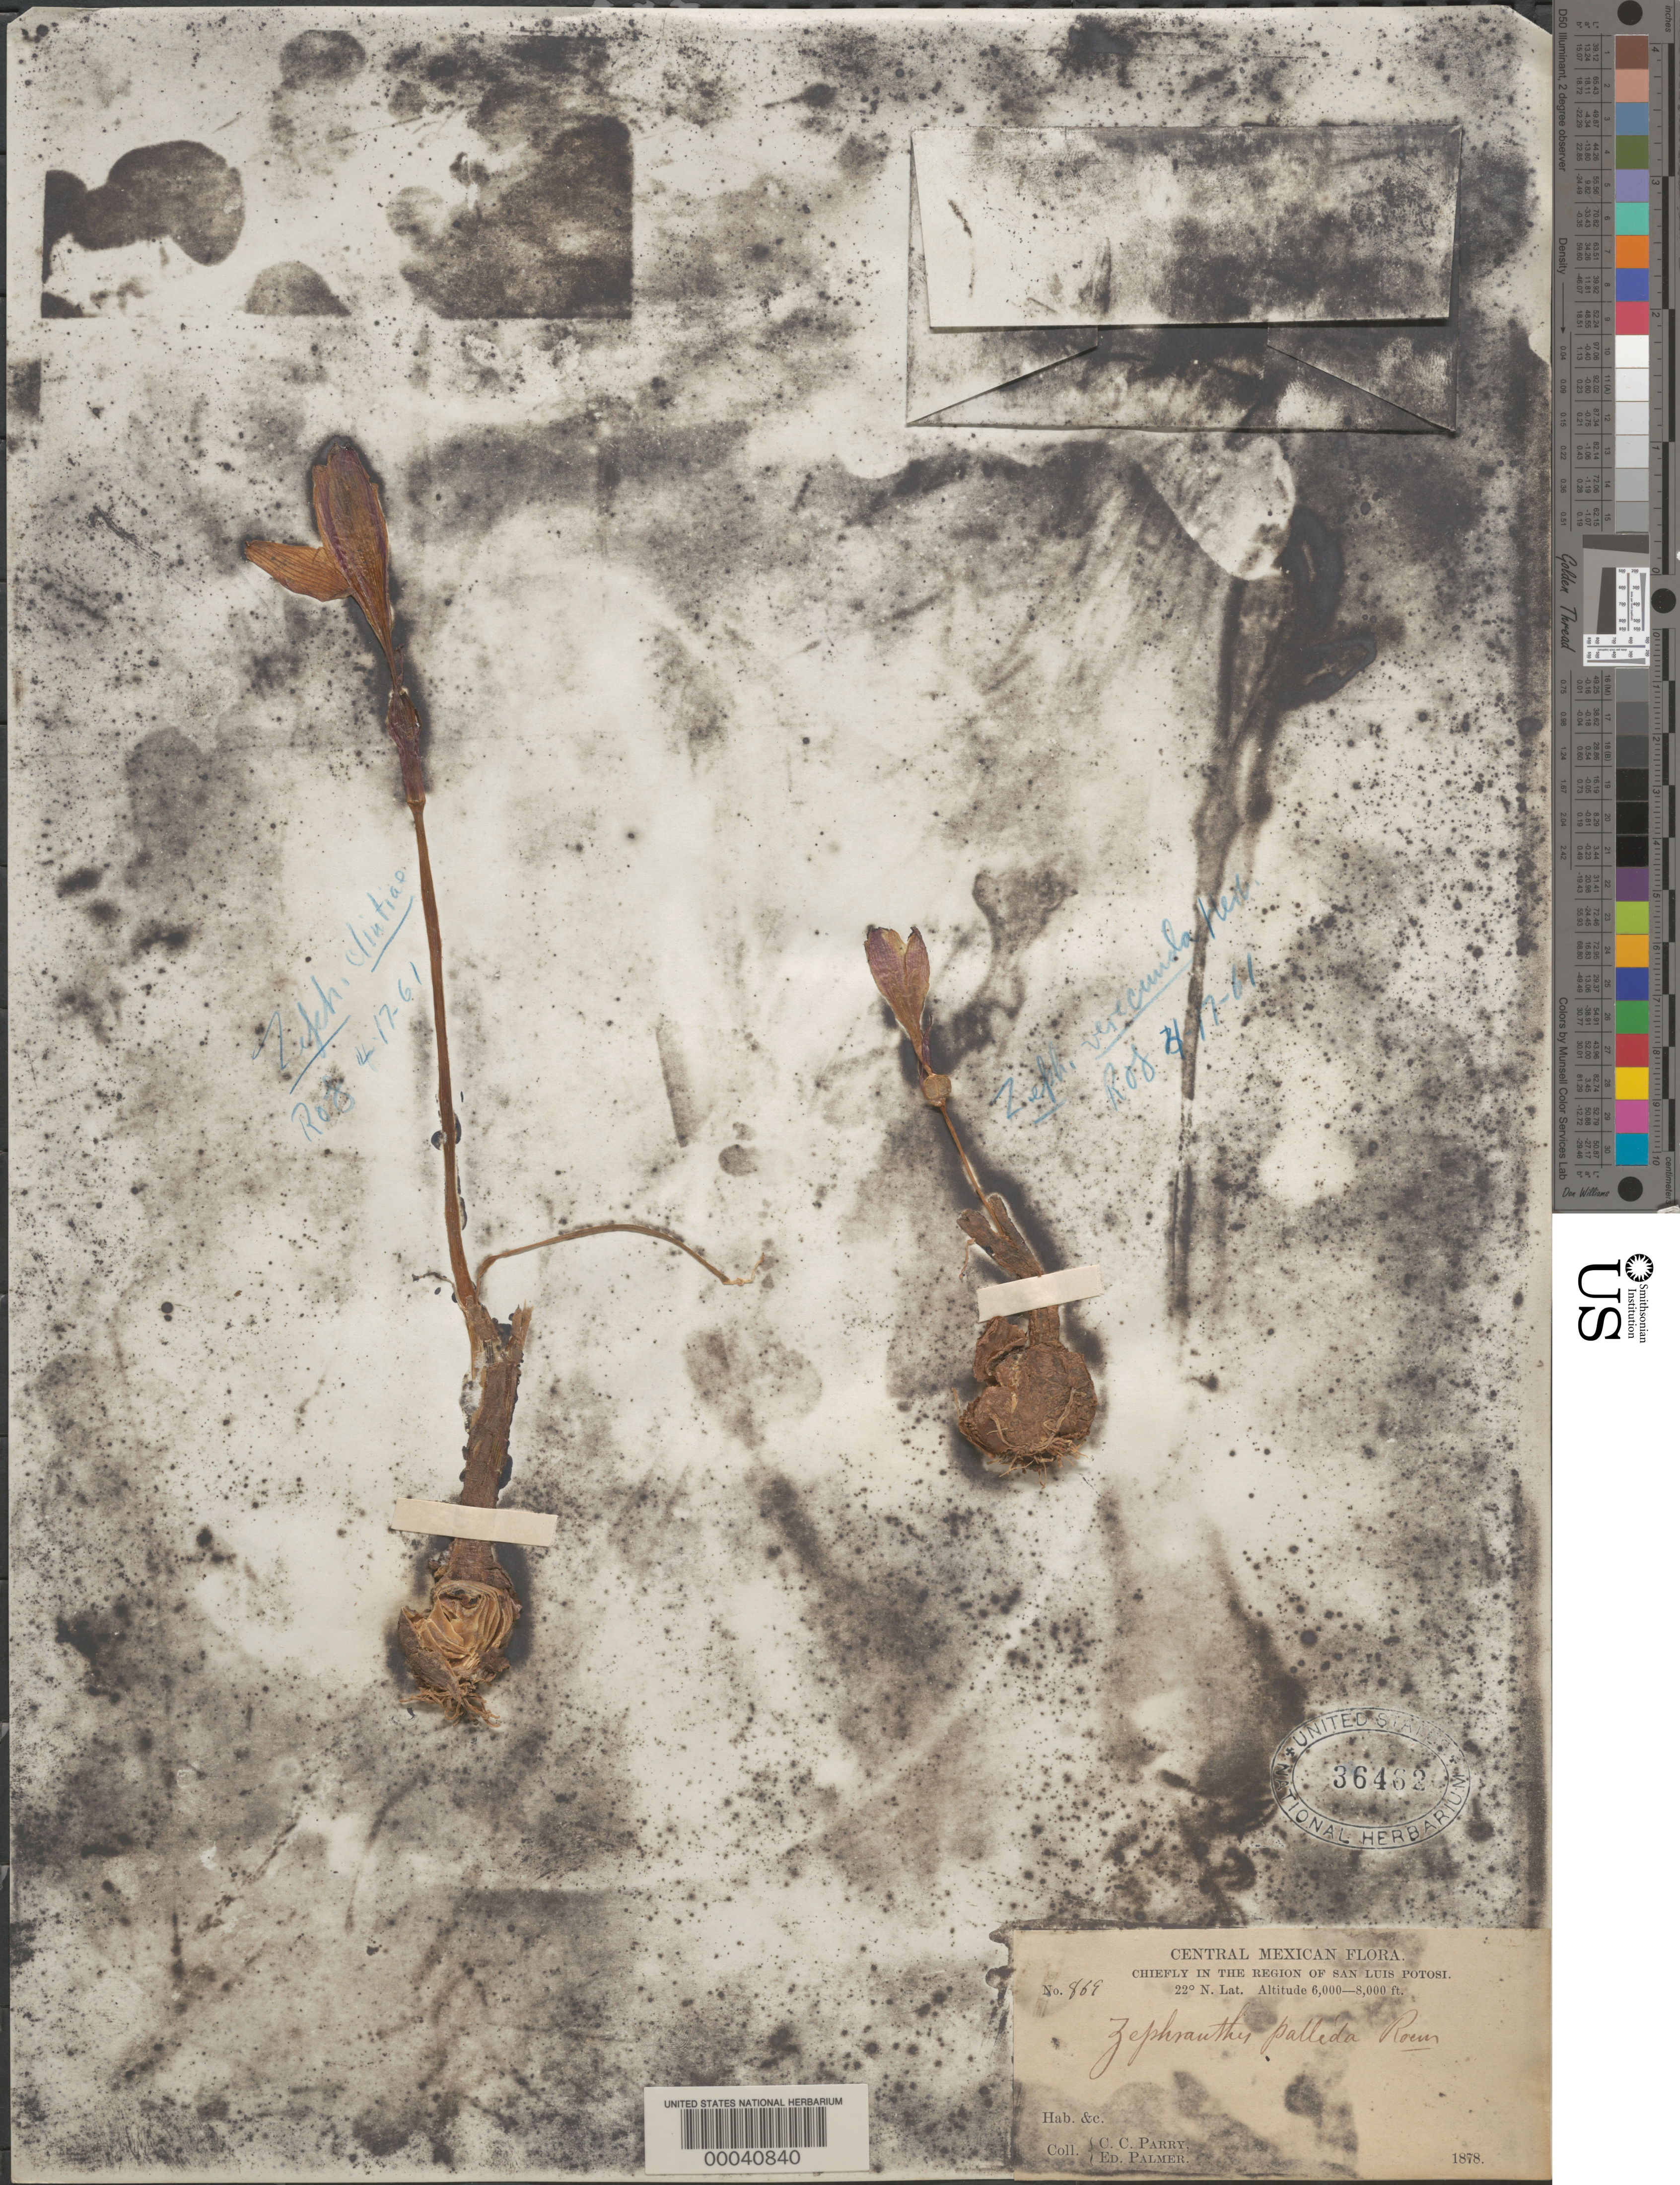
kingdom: Plantae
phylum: Tracheophyta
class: Liliopsida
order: Asparagales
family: Amaryllidaceae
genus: Zephyranthes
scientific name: Zephyranthes minuta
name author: (Kunth) D. Dietr.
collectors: C. C. Parry & E. Palmer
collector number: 869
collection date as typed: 1878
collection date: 1878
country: Mexico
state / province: San Luis Potosí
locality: Region of San Luis Potosi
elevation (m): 1829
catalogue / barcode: US 36462